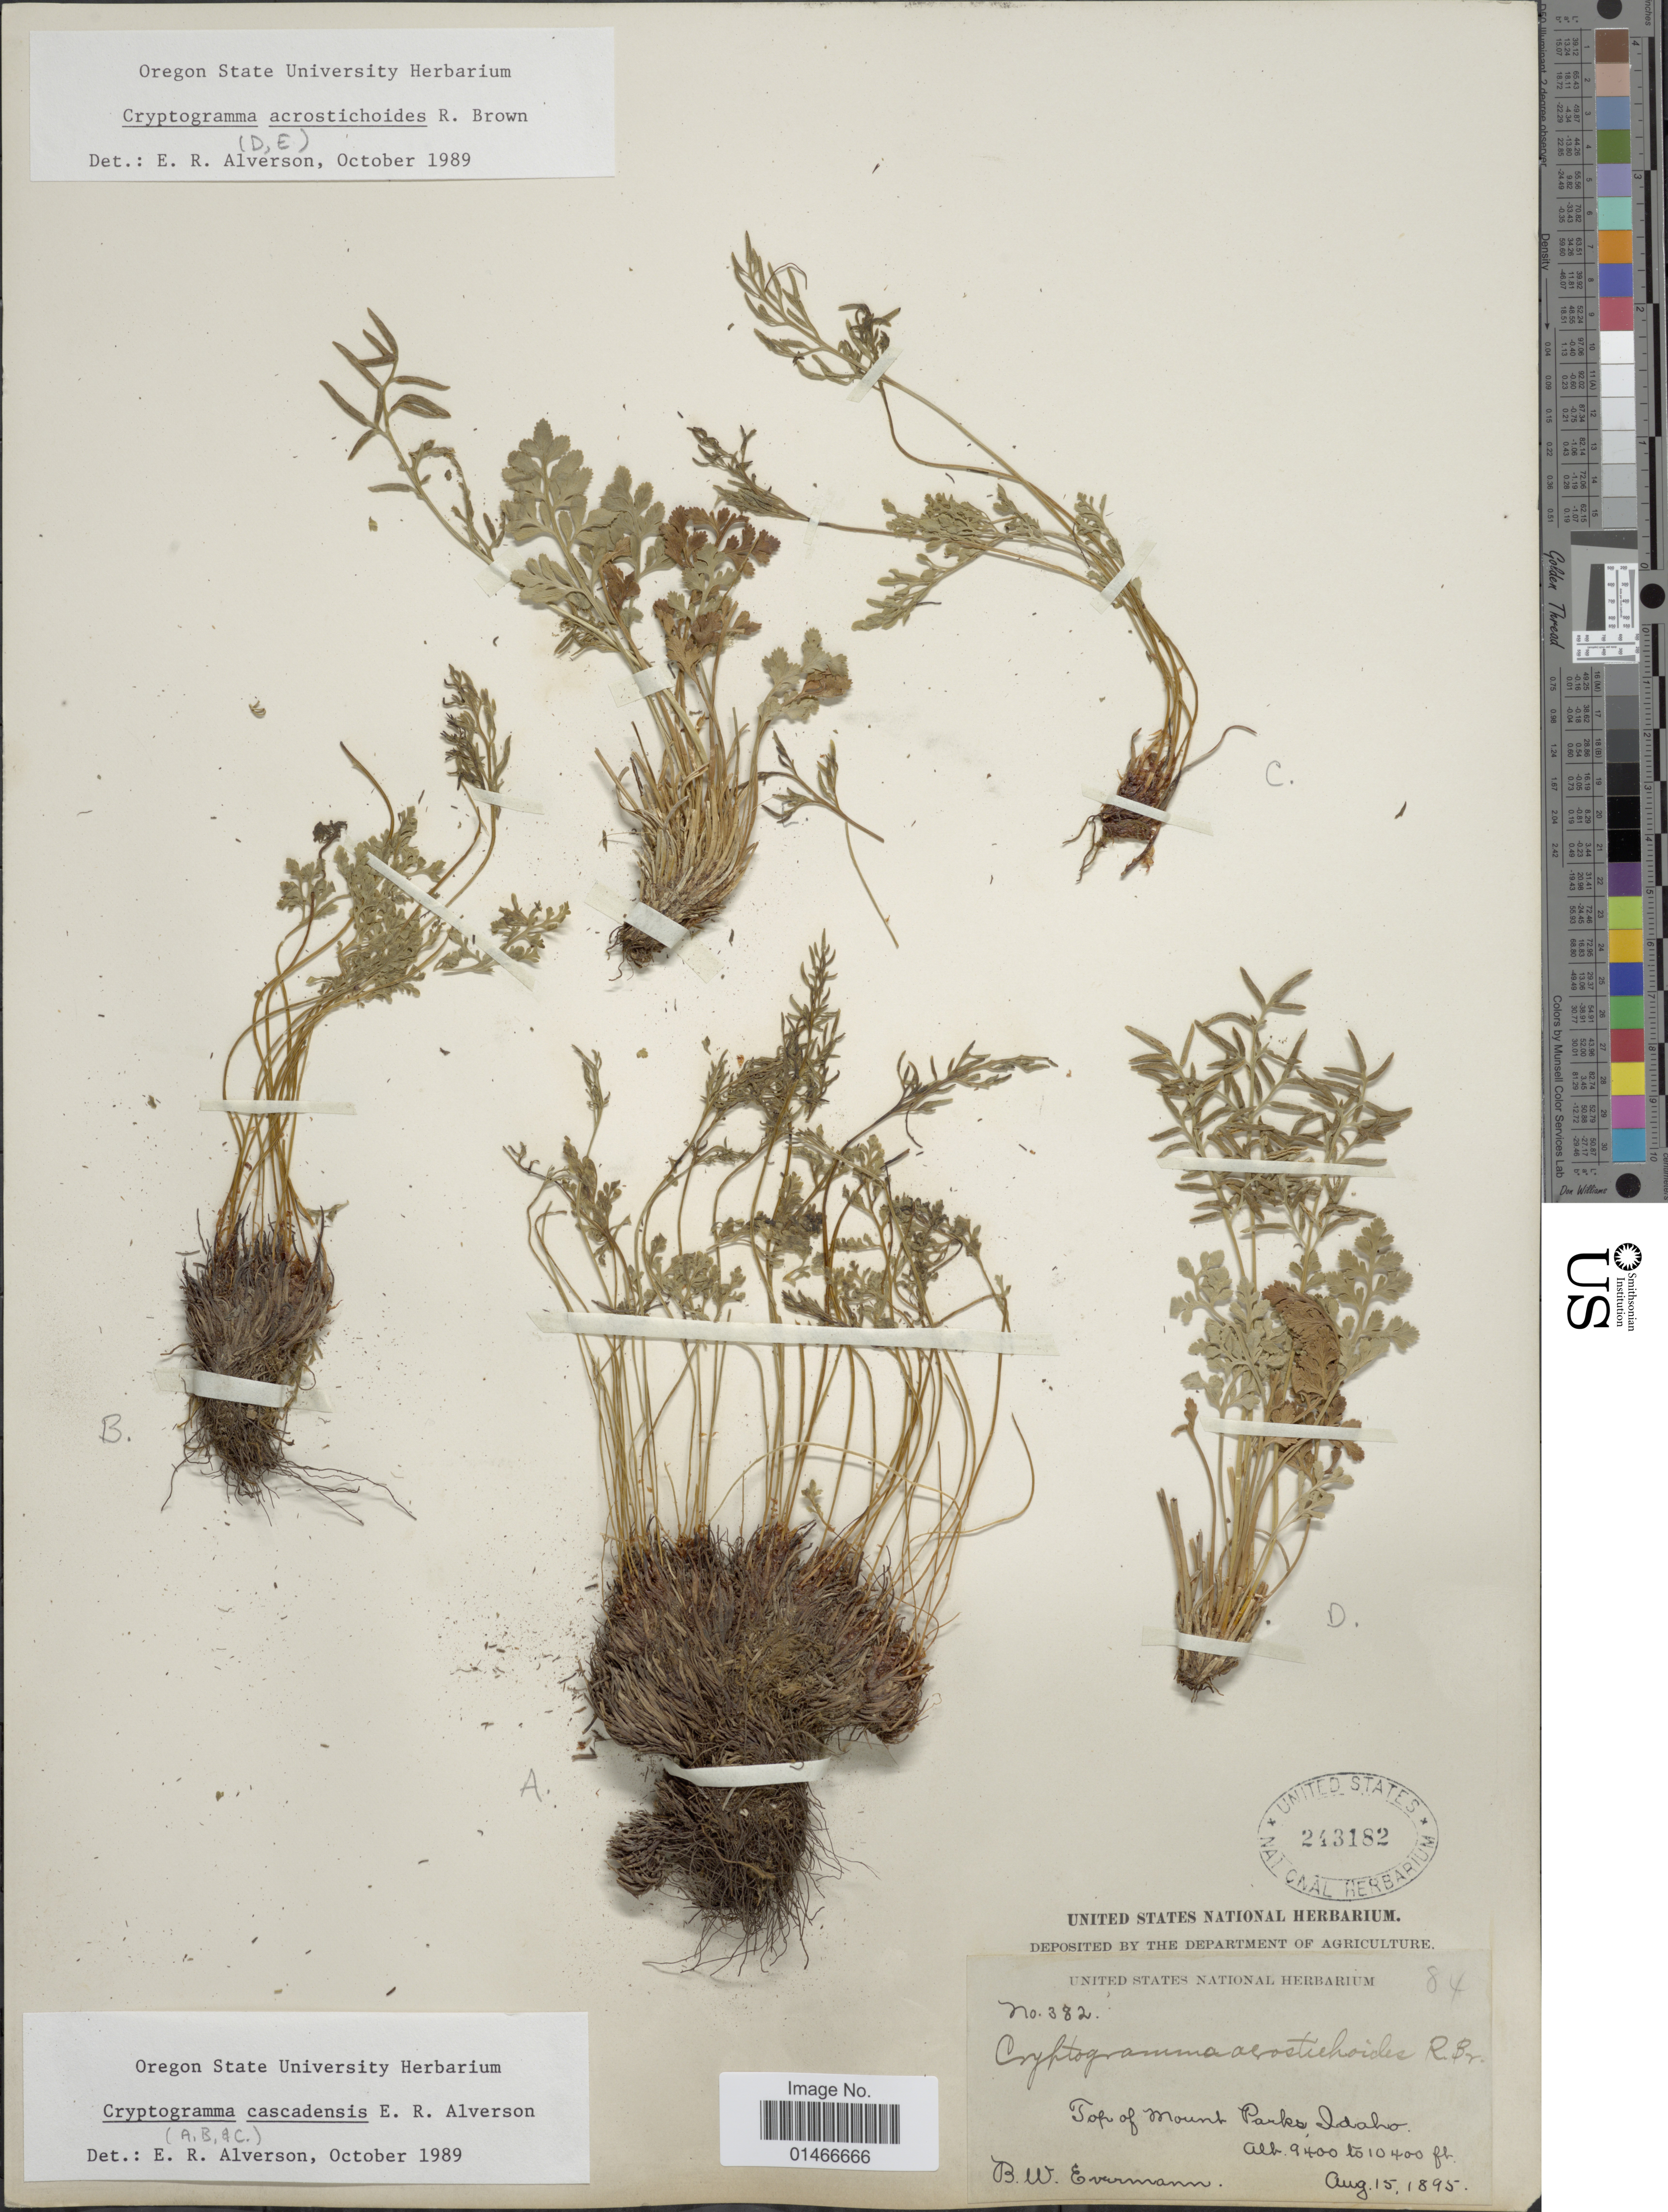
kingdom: Plantae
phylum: Tracheophyta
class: Polypodiopsida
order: Polypodiales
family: Pteridaceae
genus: Cryptogramma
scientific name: Cryptogramma cascadensis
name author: Alverson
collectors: B. W. Evermann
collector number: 382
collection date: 1895-08-15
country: United States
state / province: Idaho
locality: Top of Mount Parks.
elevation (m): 2865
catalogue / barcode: US 243182